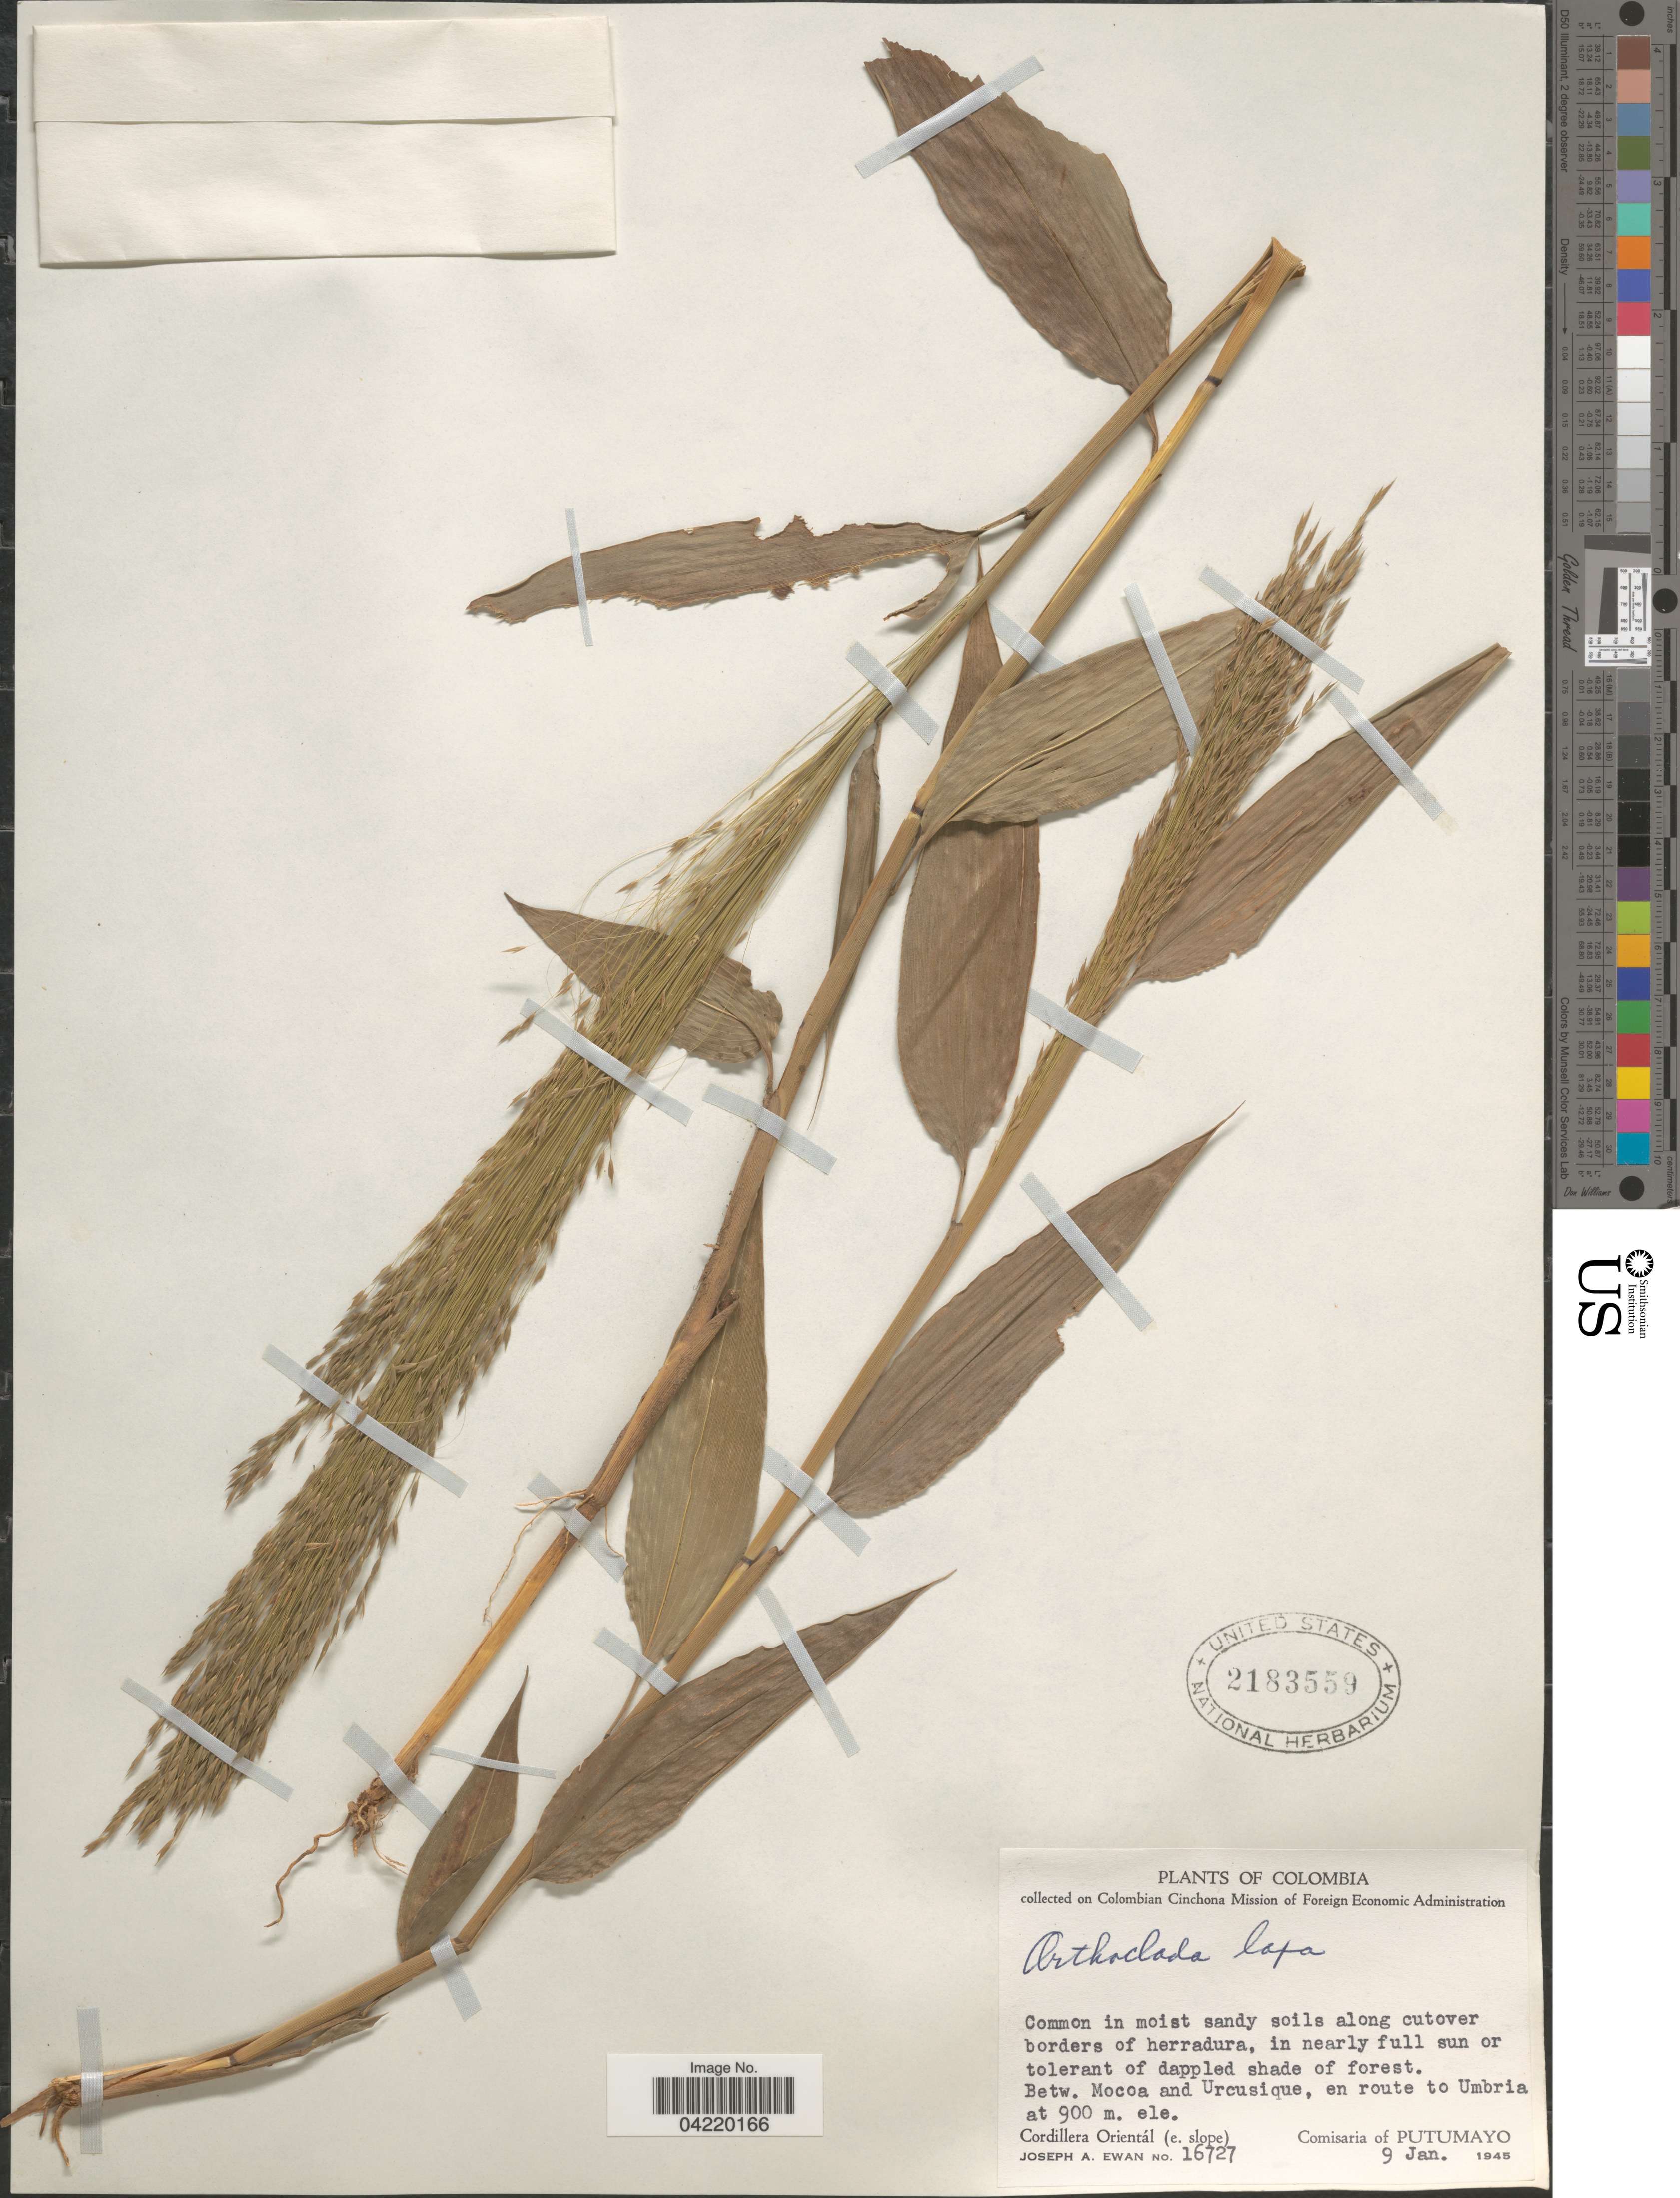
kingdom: Plantae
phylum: Tracheophyta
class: Liliopsida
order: Poales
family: Poaceae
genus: Orthoclada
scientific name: Orthoclada laxa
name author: P. Beauv.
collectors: J. A. Ewan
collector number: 16727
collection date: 1945-01-09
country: Colombia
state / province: Putumayo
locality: On Colombian Cinchona Mission of Foreign Economic Administration. Common in moist sandy soils along cutover borders of herradura, in nearly full sun or tolerant of dappled shade of forest. Betw. Mocoa and Urcusique, en route to Umbria. Cordillera Orientál (e. slope). Comisaria of Putumayo.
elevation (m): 900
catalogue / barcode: US 2183559